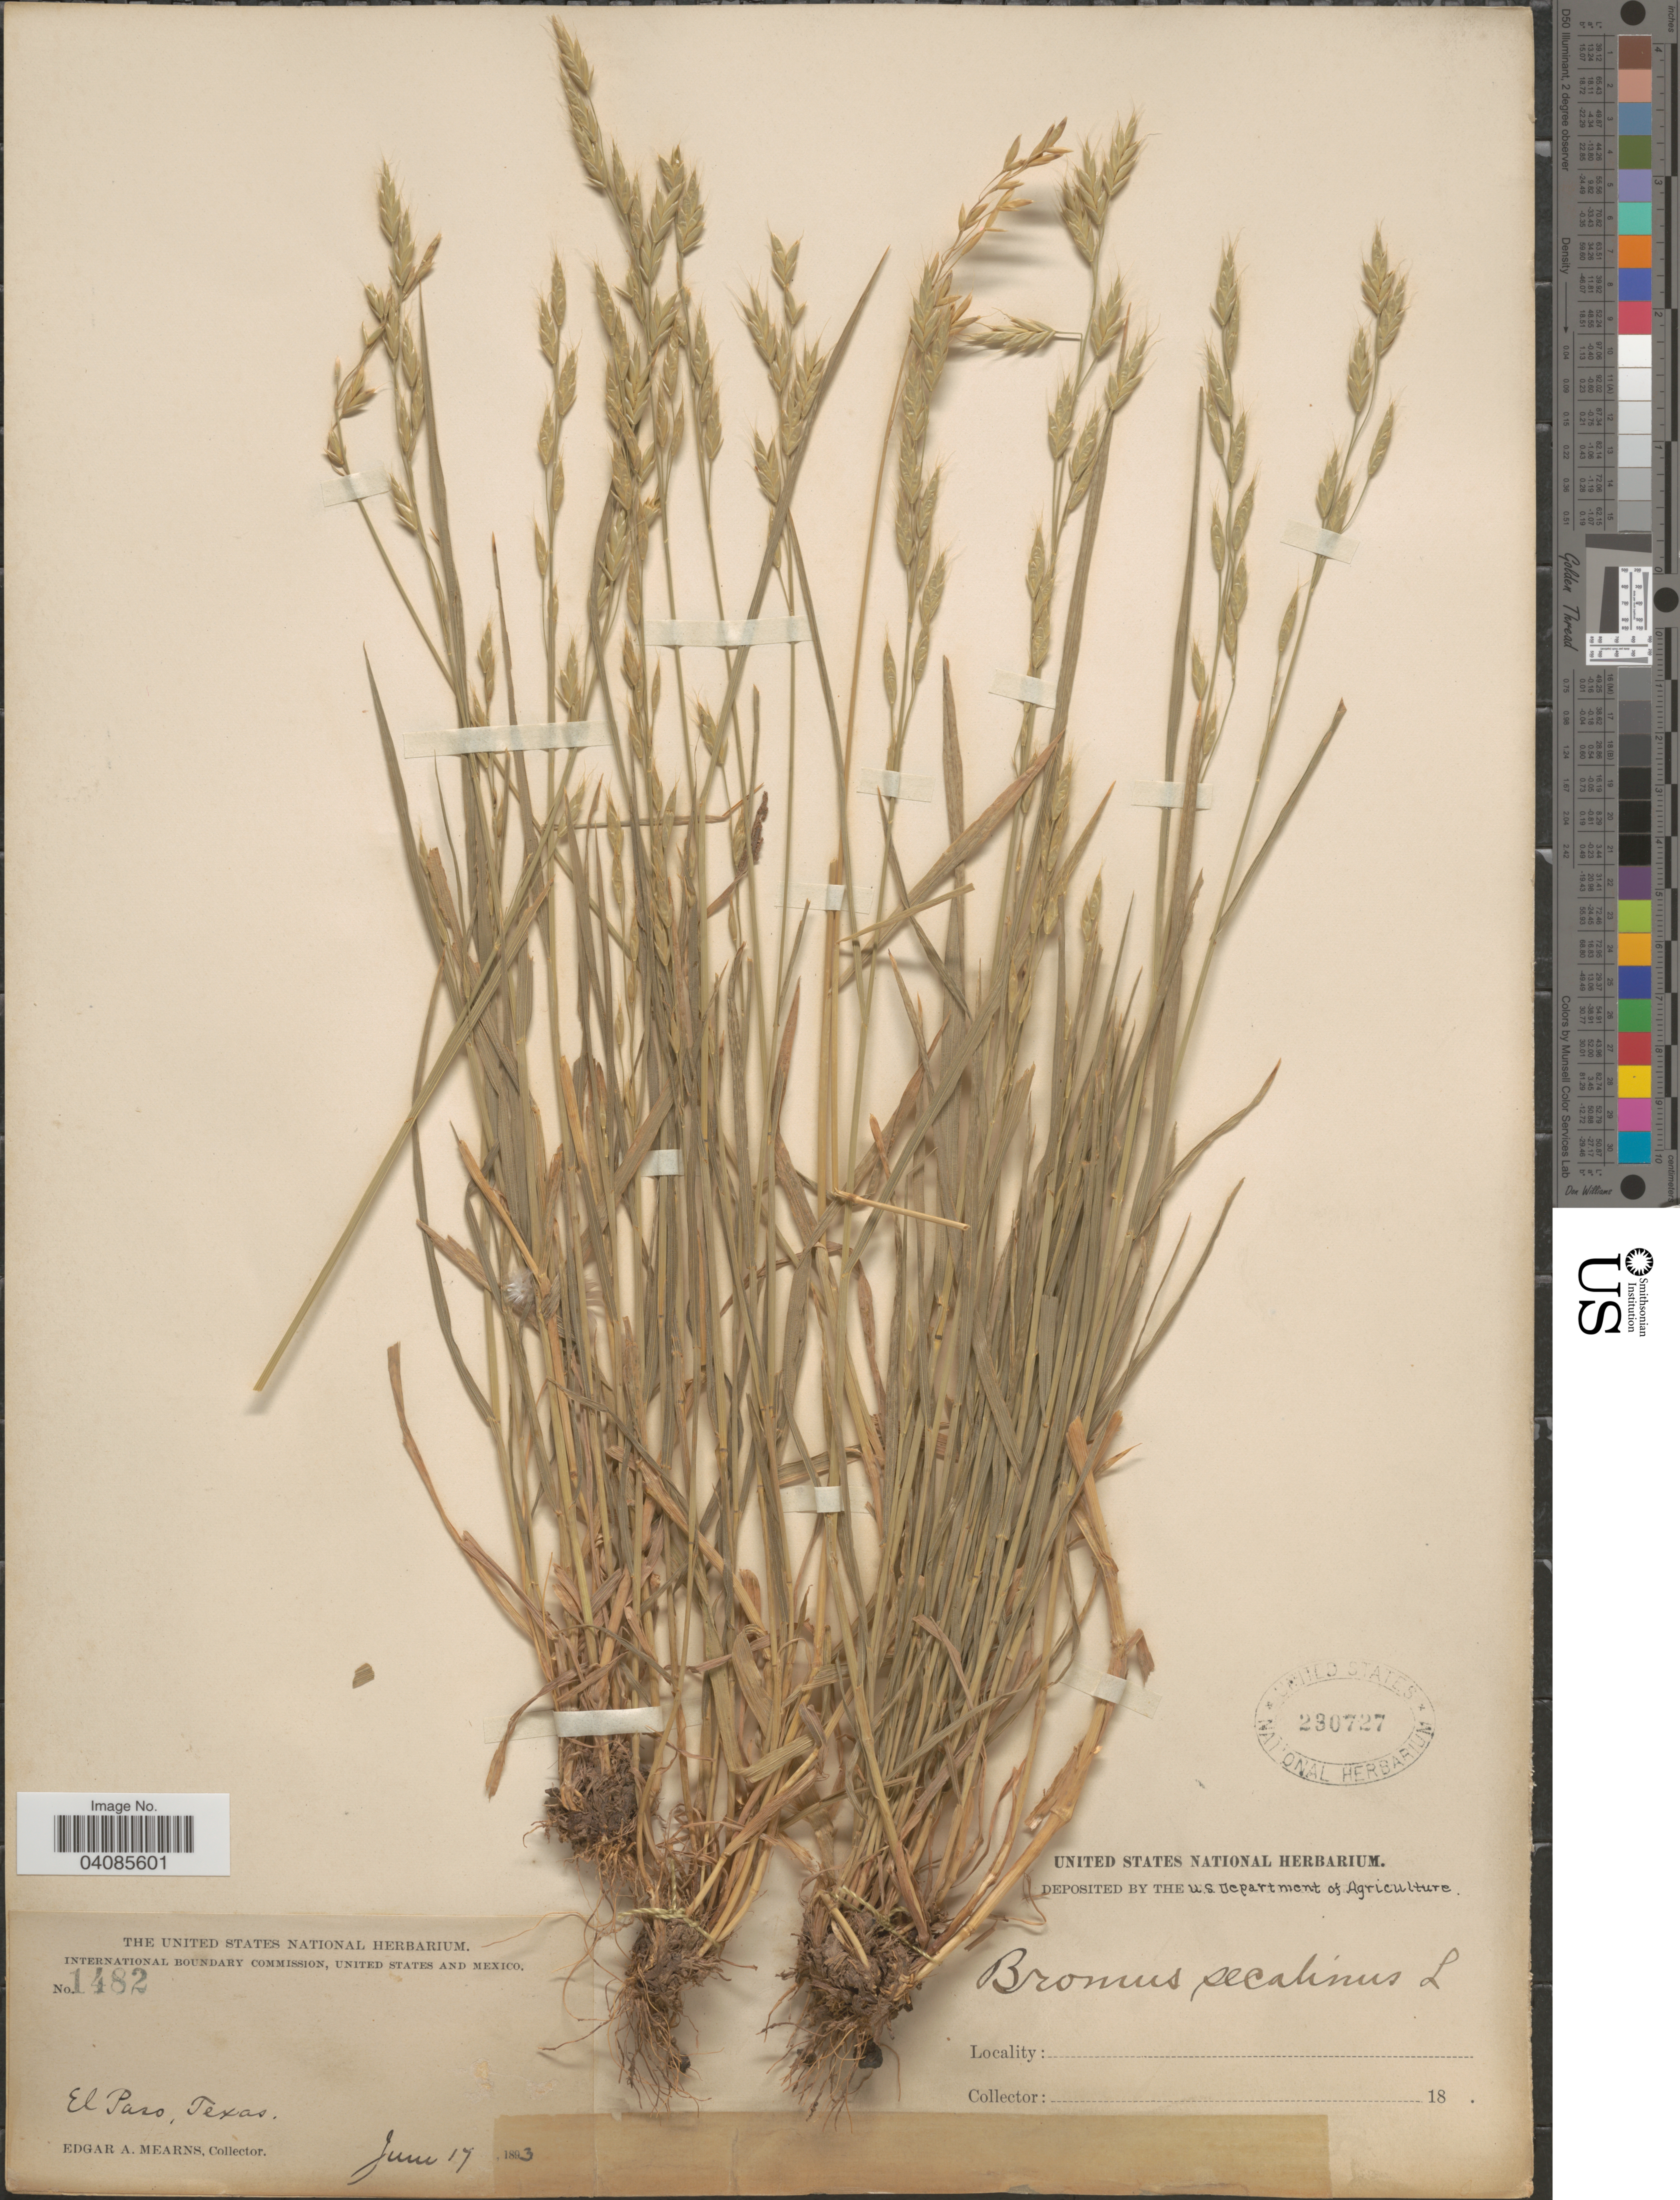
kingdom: Plantae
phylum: Tracheophyta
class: Liliopsida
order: Poales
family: Poaceae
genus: Bromus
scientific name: Bromus sitchensis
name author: Trin. in Bong.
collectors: E. A. Mearns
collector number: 1482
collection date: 1893-06-17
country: United States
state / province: Texas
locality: El Paso.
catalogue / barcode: US 230727